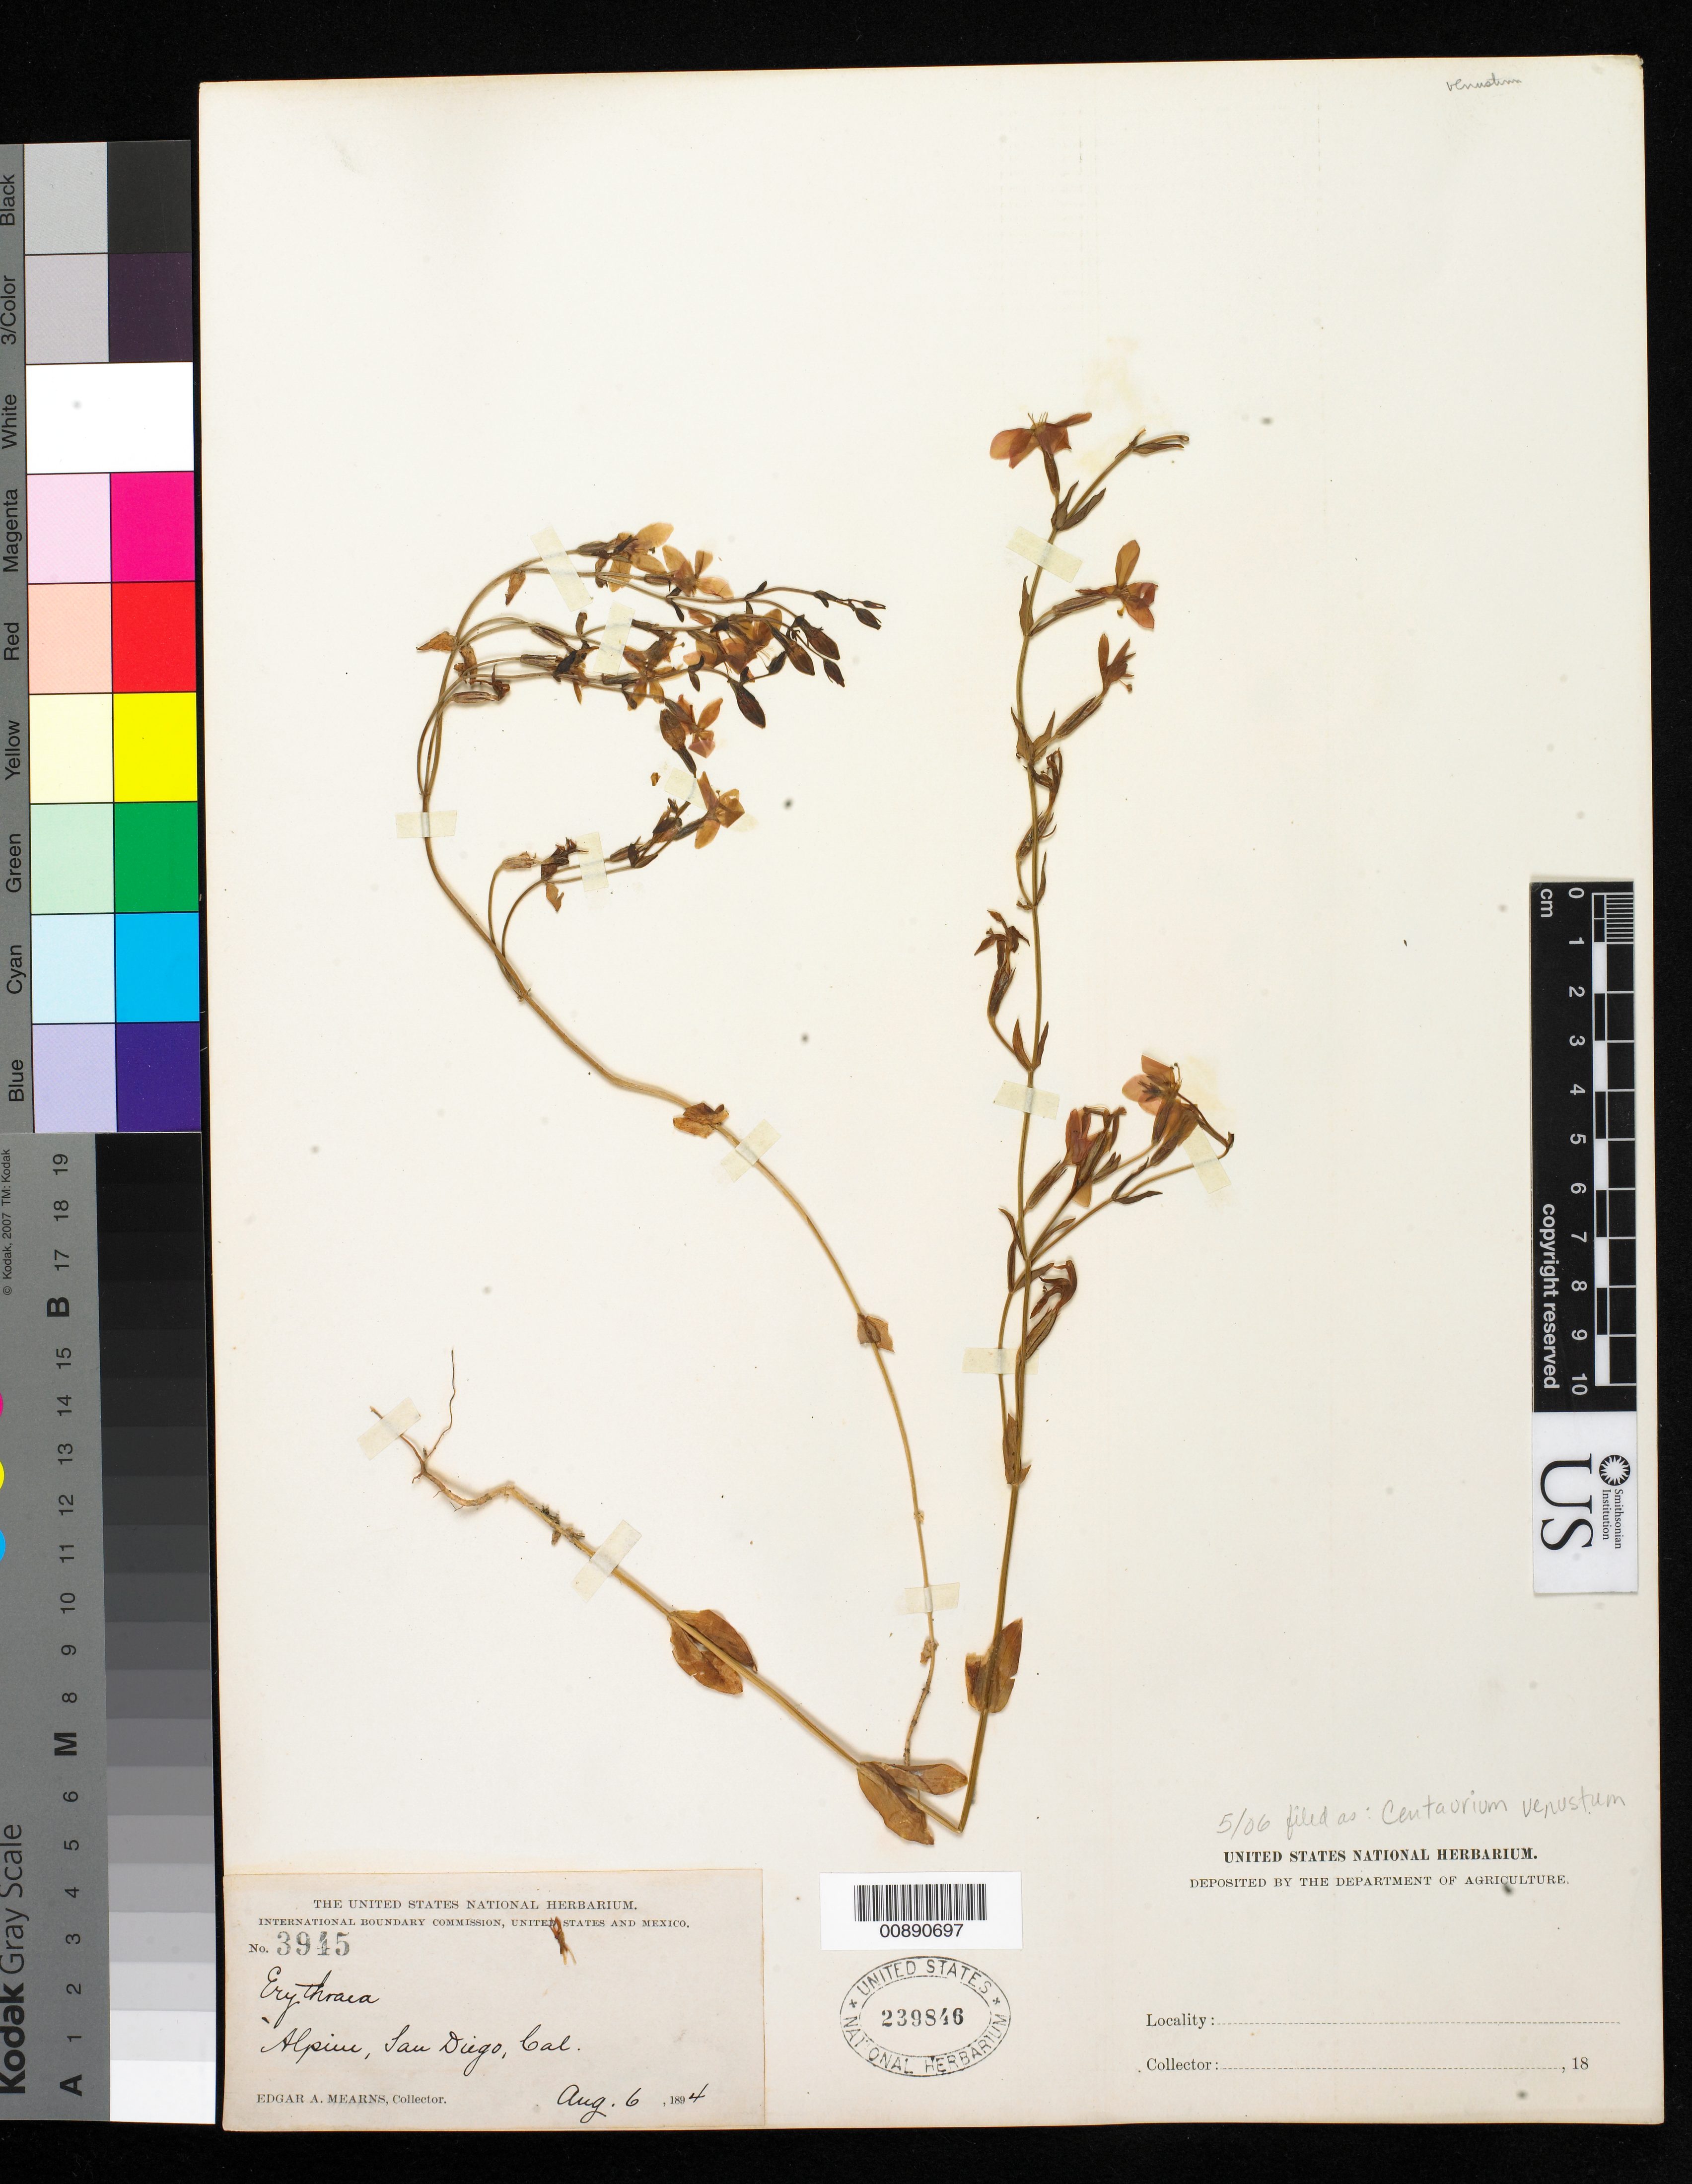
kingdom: Plantae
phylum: Tracheophyta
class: Magnoliopsida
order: Gentianales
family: Gentianaceae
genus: Centaurium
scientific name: Centaurium venustum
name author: (A. Gray) B.L. Rob.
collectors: E. A. Mearns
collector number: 3945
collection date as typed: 06 Aug 1894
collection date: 1894-08-06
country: United States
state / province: California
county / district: San Diego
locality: Alpine, San Diego, California.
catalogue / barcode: US 239846